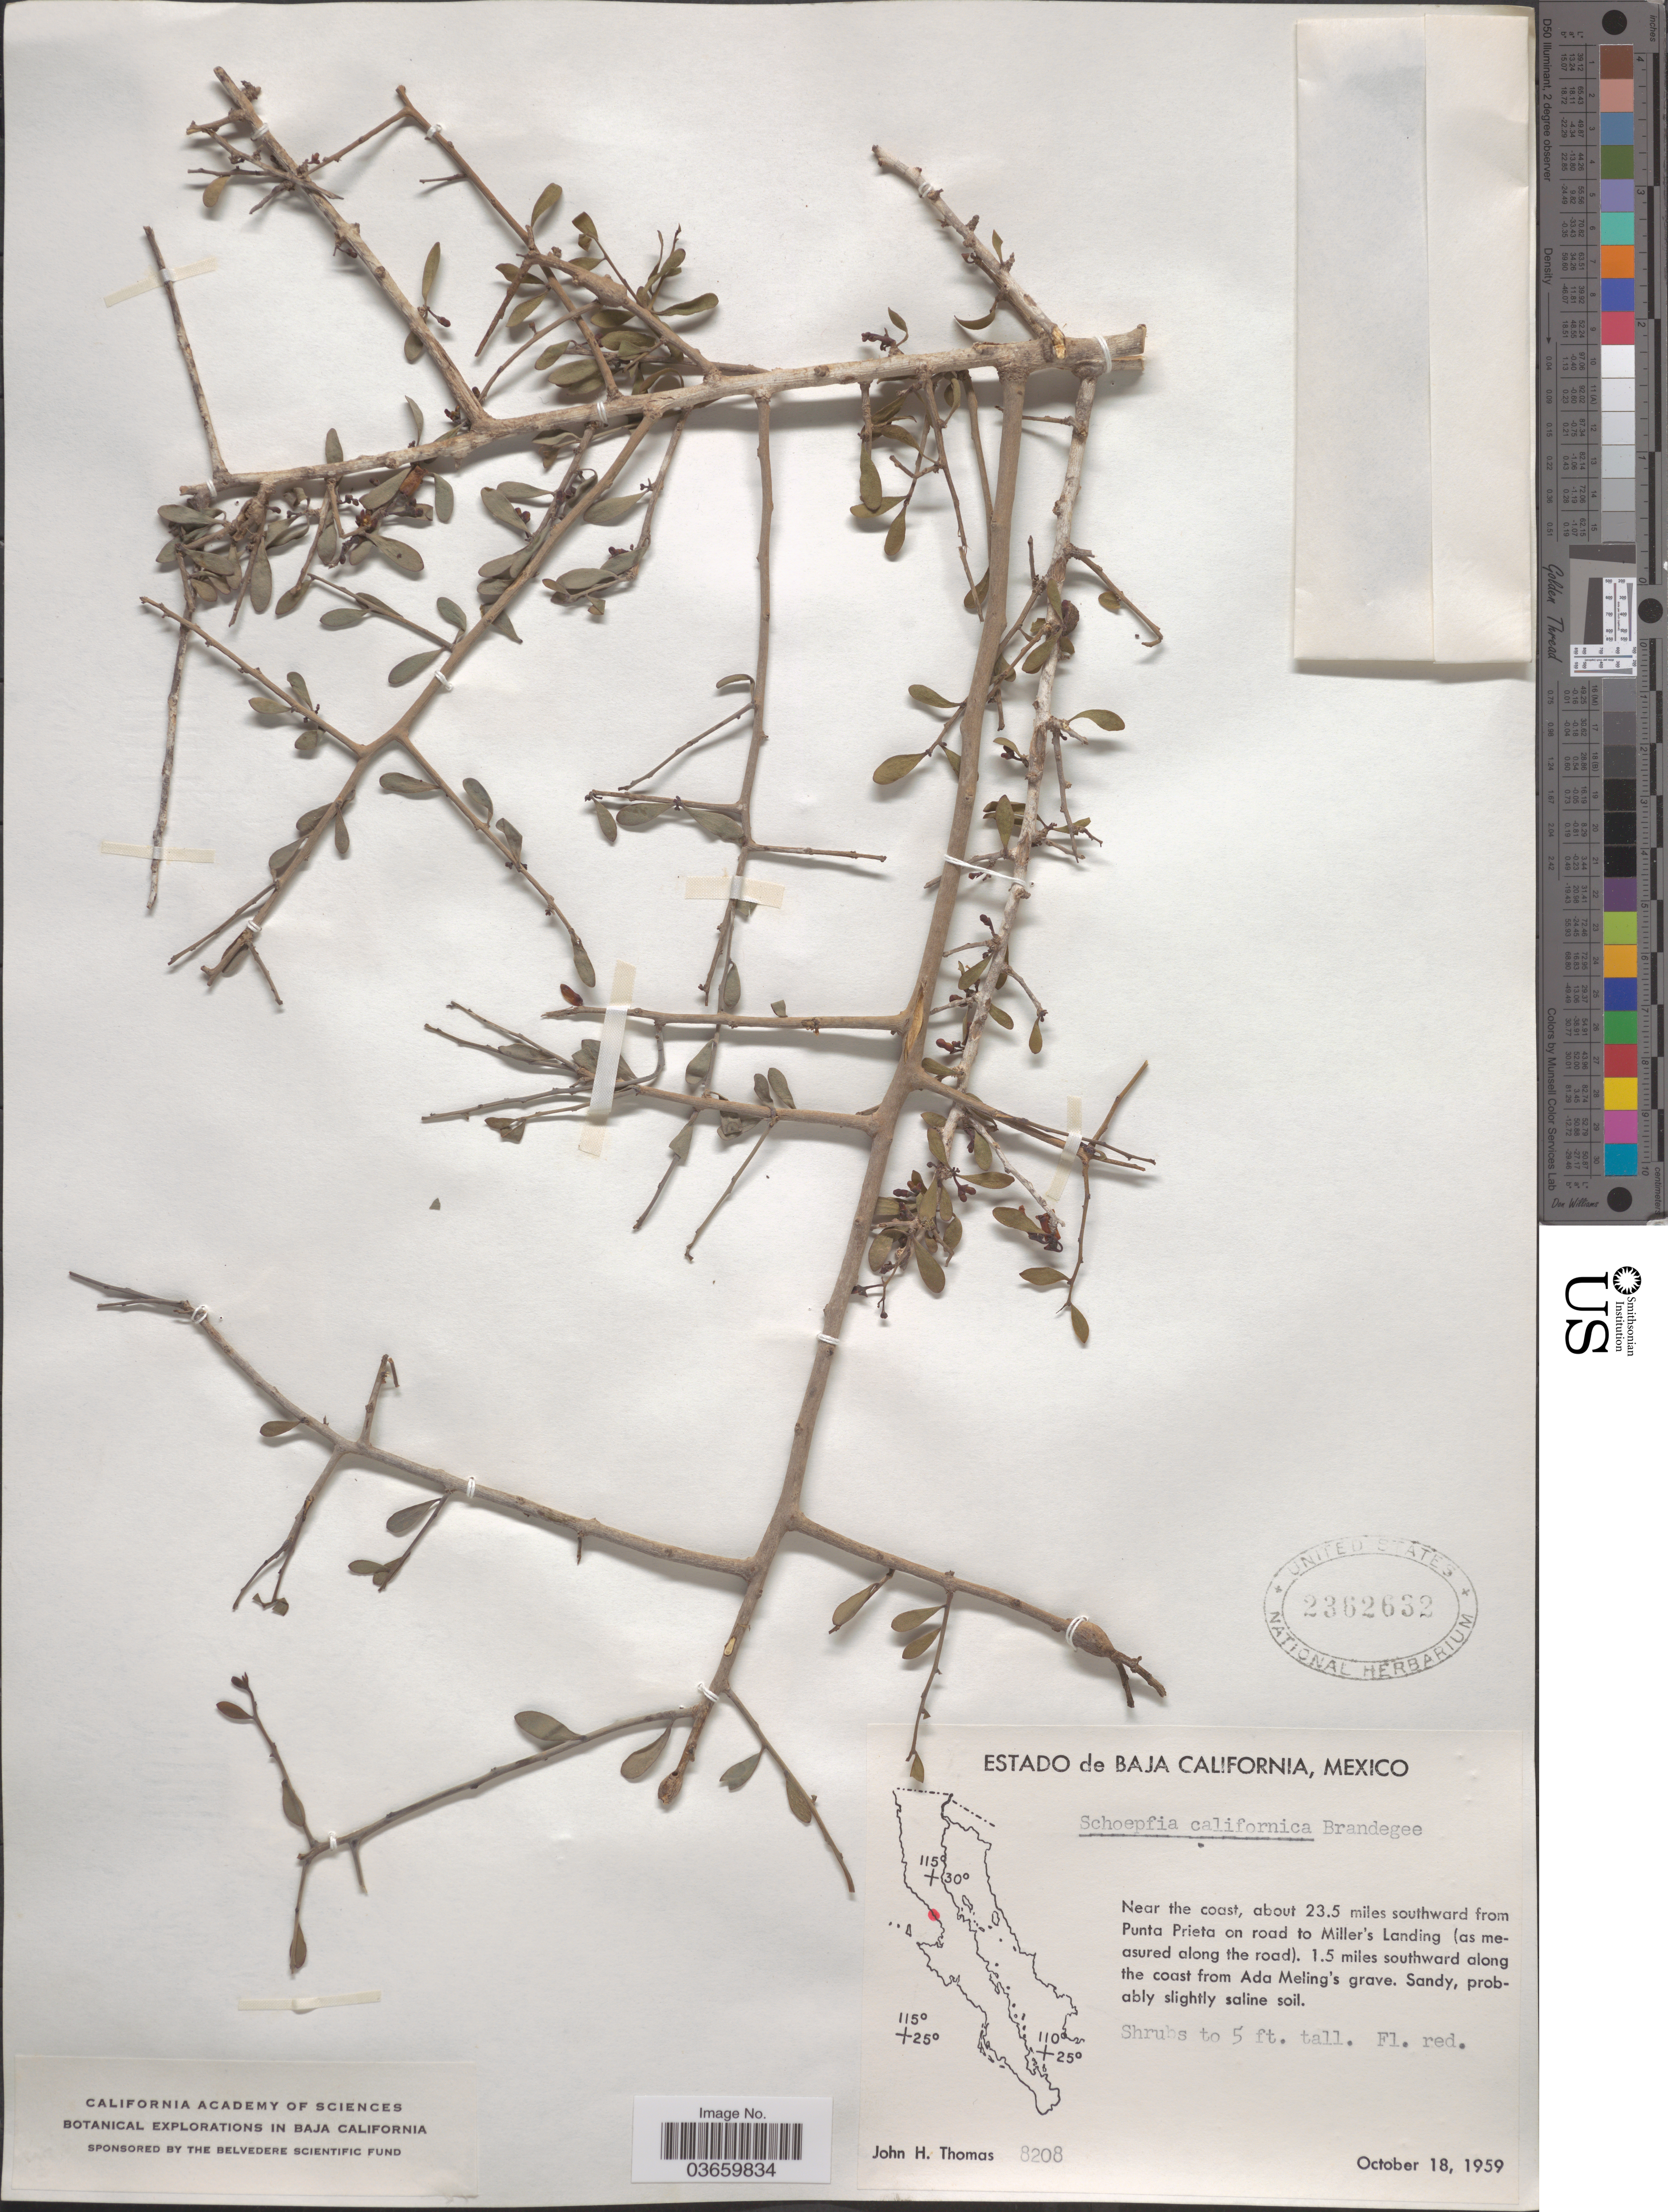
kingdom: Plantae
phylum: Tracheophyta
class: Magnoliopsida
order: Santalales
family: Schoepfiaceae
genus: Schoepfia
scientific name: Schoepfia californica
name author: Brandegee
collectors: J. H. Thomas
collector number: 8208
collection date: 1959-10-18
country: Mexico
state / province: Baja California Norte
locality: Near the coast, about 23.5 miles southward from Punta Prieta on road to Miller's Landing (as measured along the road). 1.5 miles southward along the coast from Ada Meling's grave.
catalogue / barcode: US 2362632